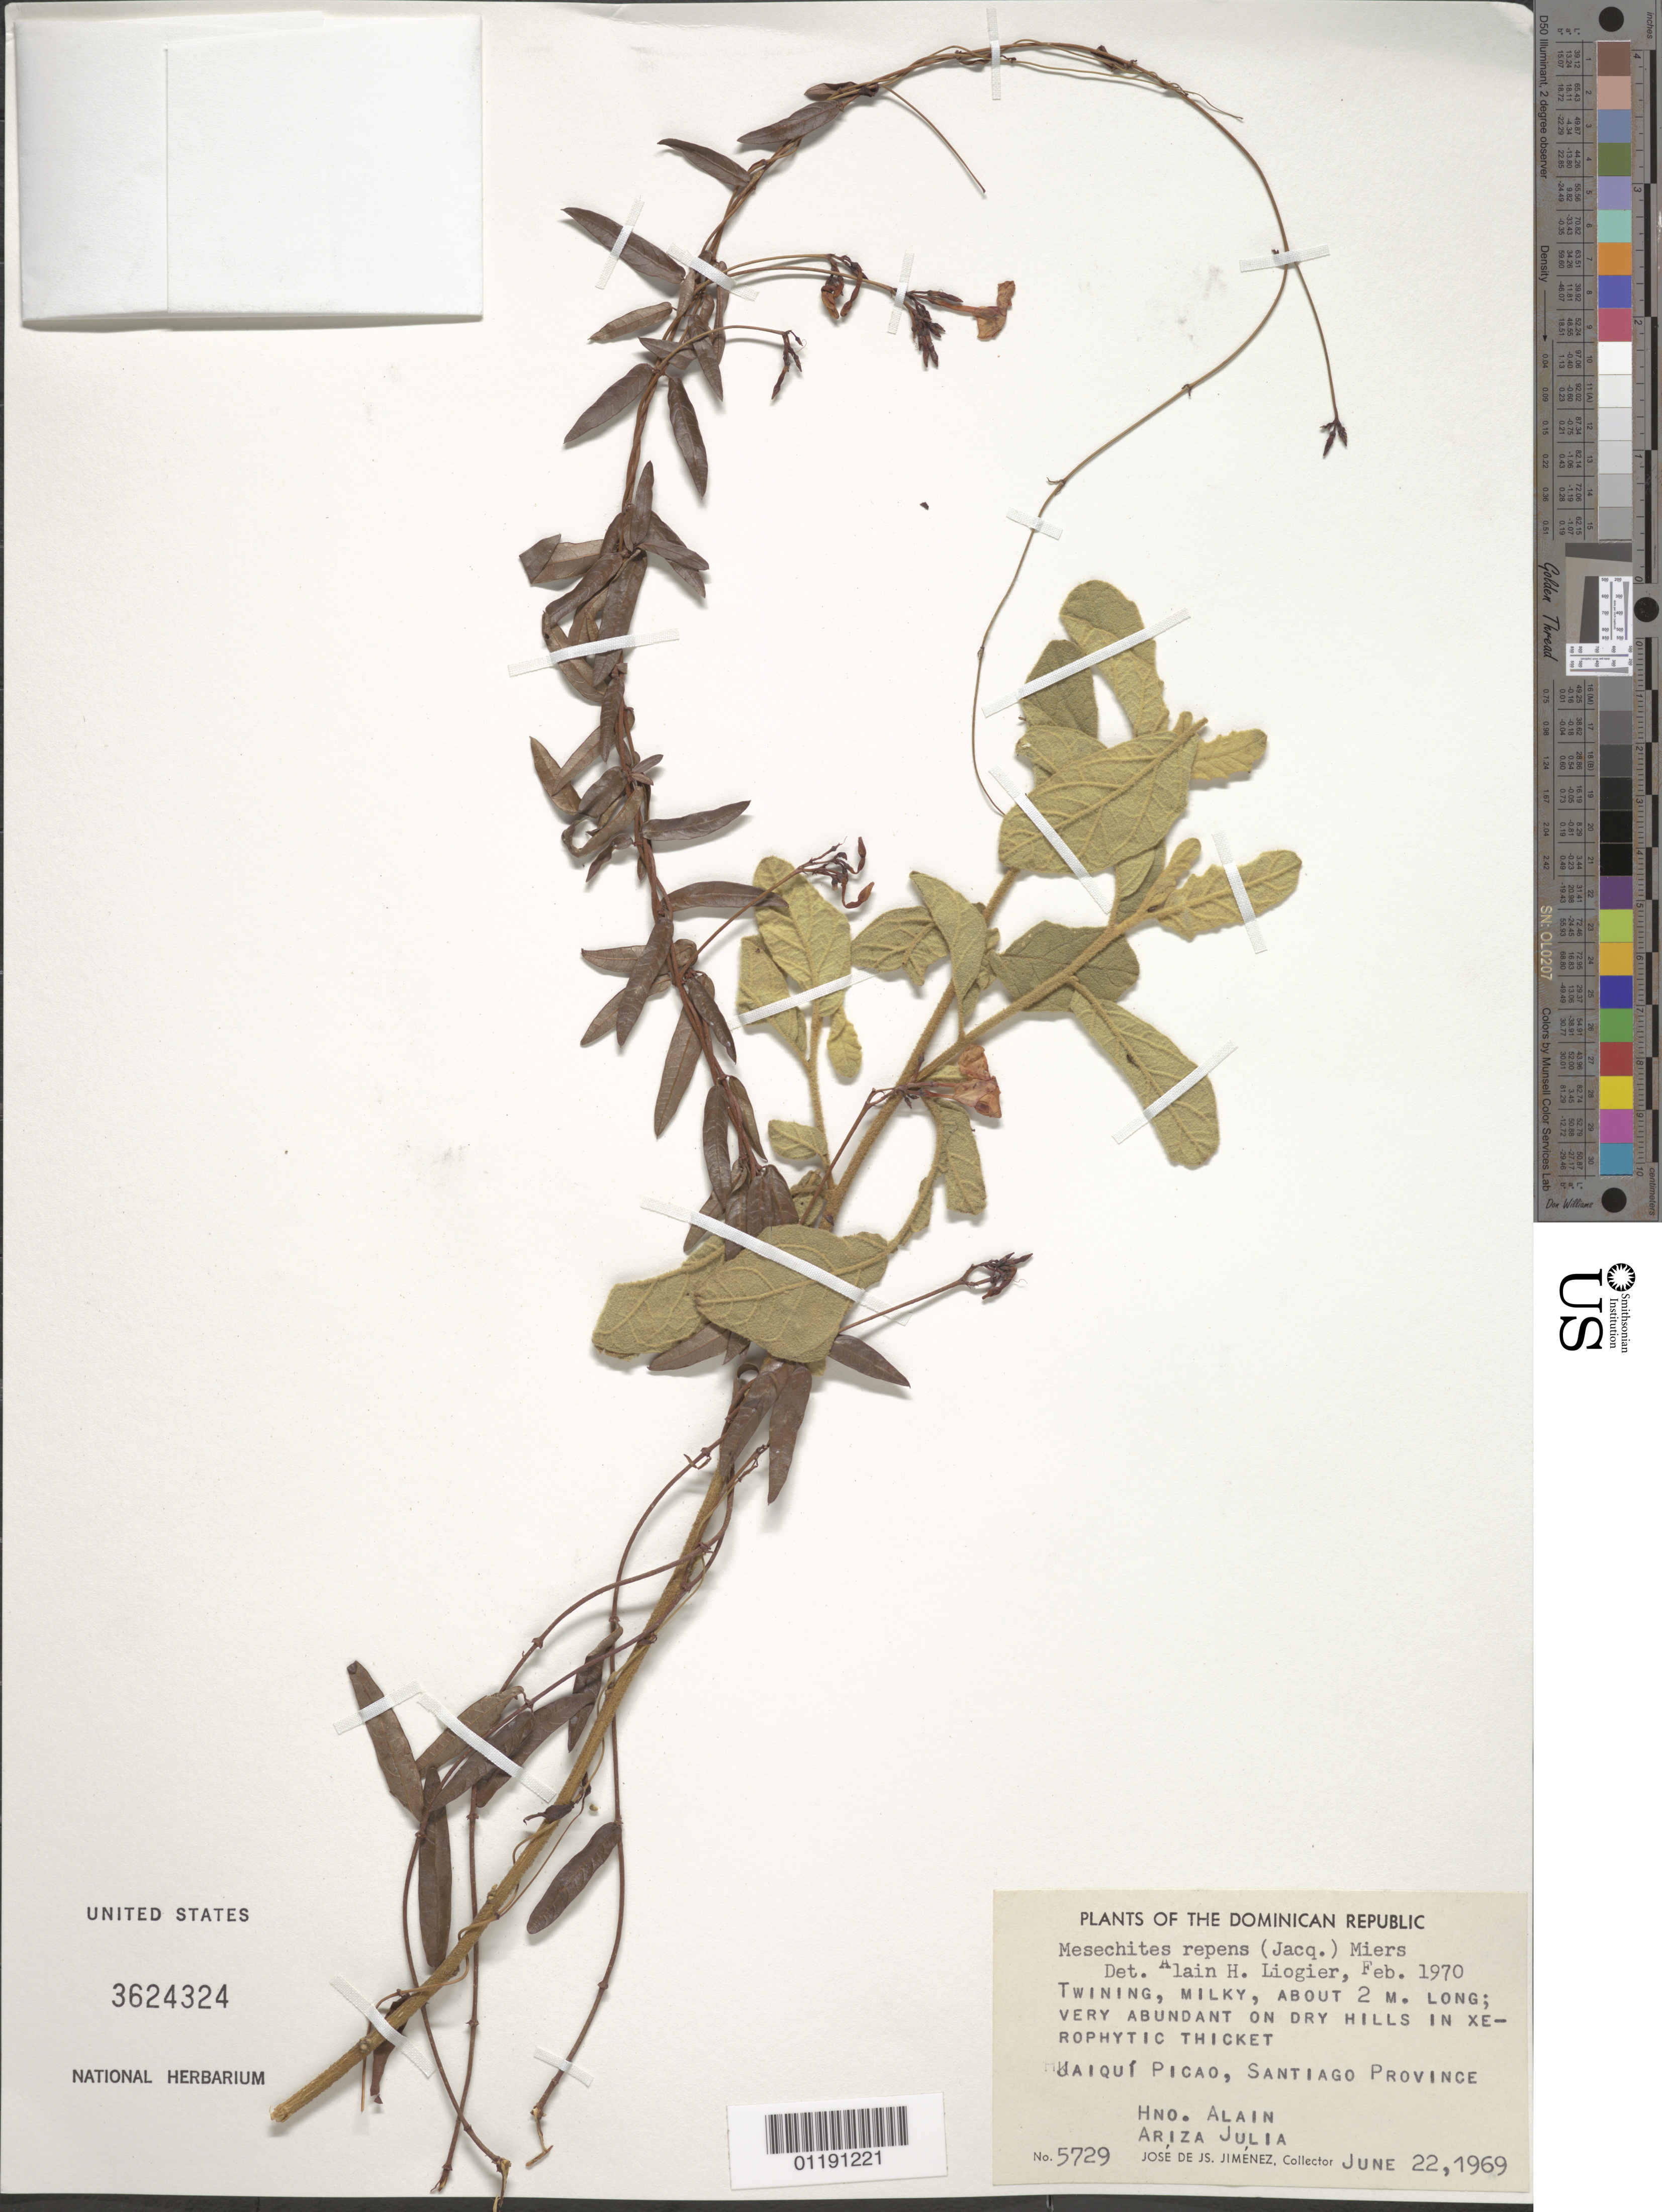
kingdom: Plantae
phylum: Tracheophyta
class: Magnoliopsida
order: Gentianales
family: Apocynaceae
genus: Mesechites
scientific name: Mesechites repens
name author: (Jacq.) Miers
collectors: A. H. Liogier, A. Julia & J. J. Jiménez Almonte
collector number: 5729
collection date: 1969-06-22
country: Dominican Republic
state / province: Santiago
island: Hispaniola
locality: Jaiquí Picao.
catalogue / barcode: US 3624324